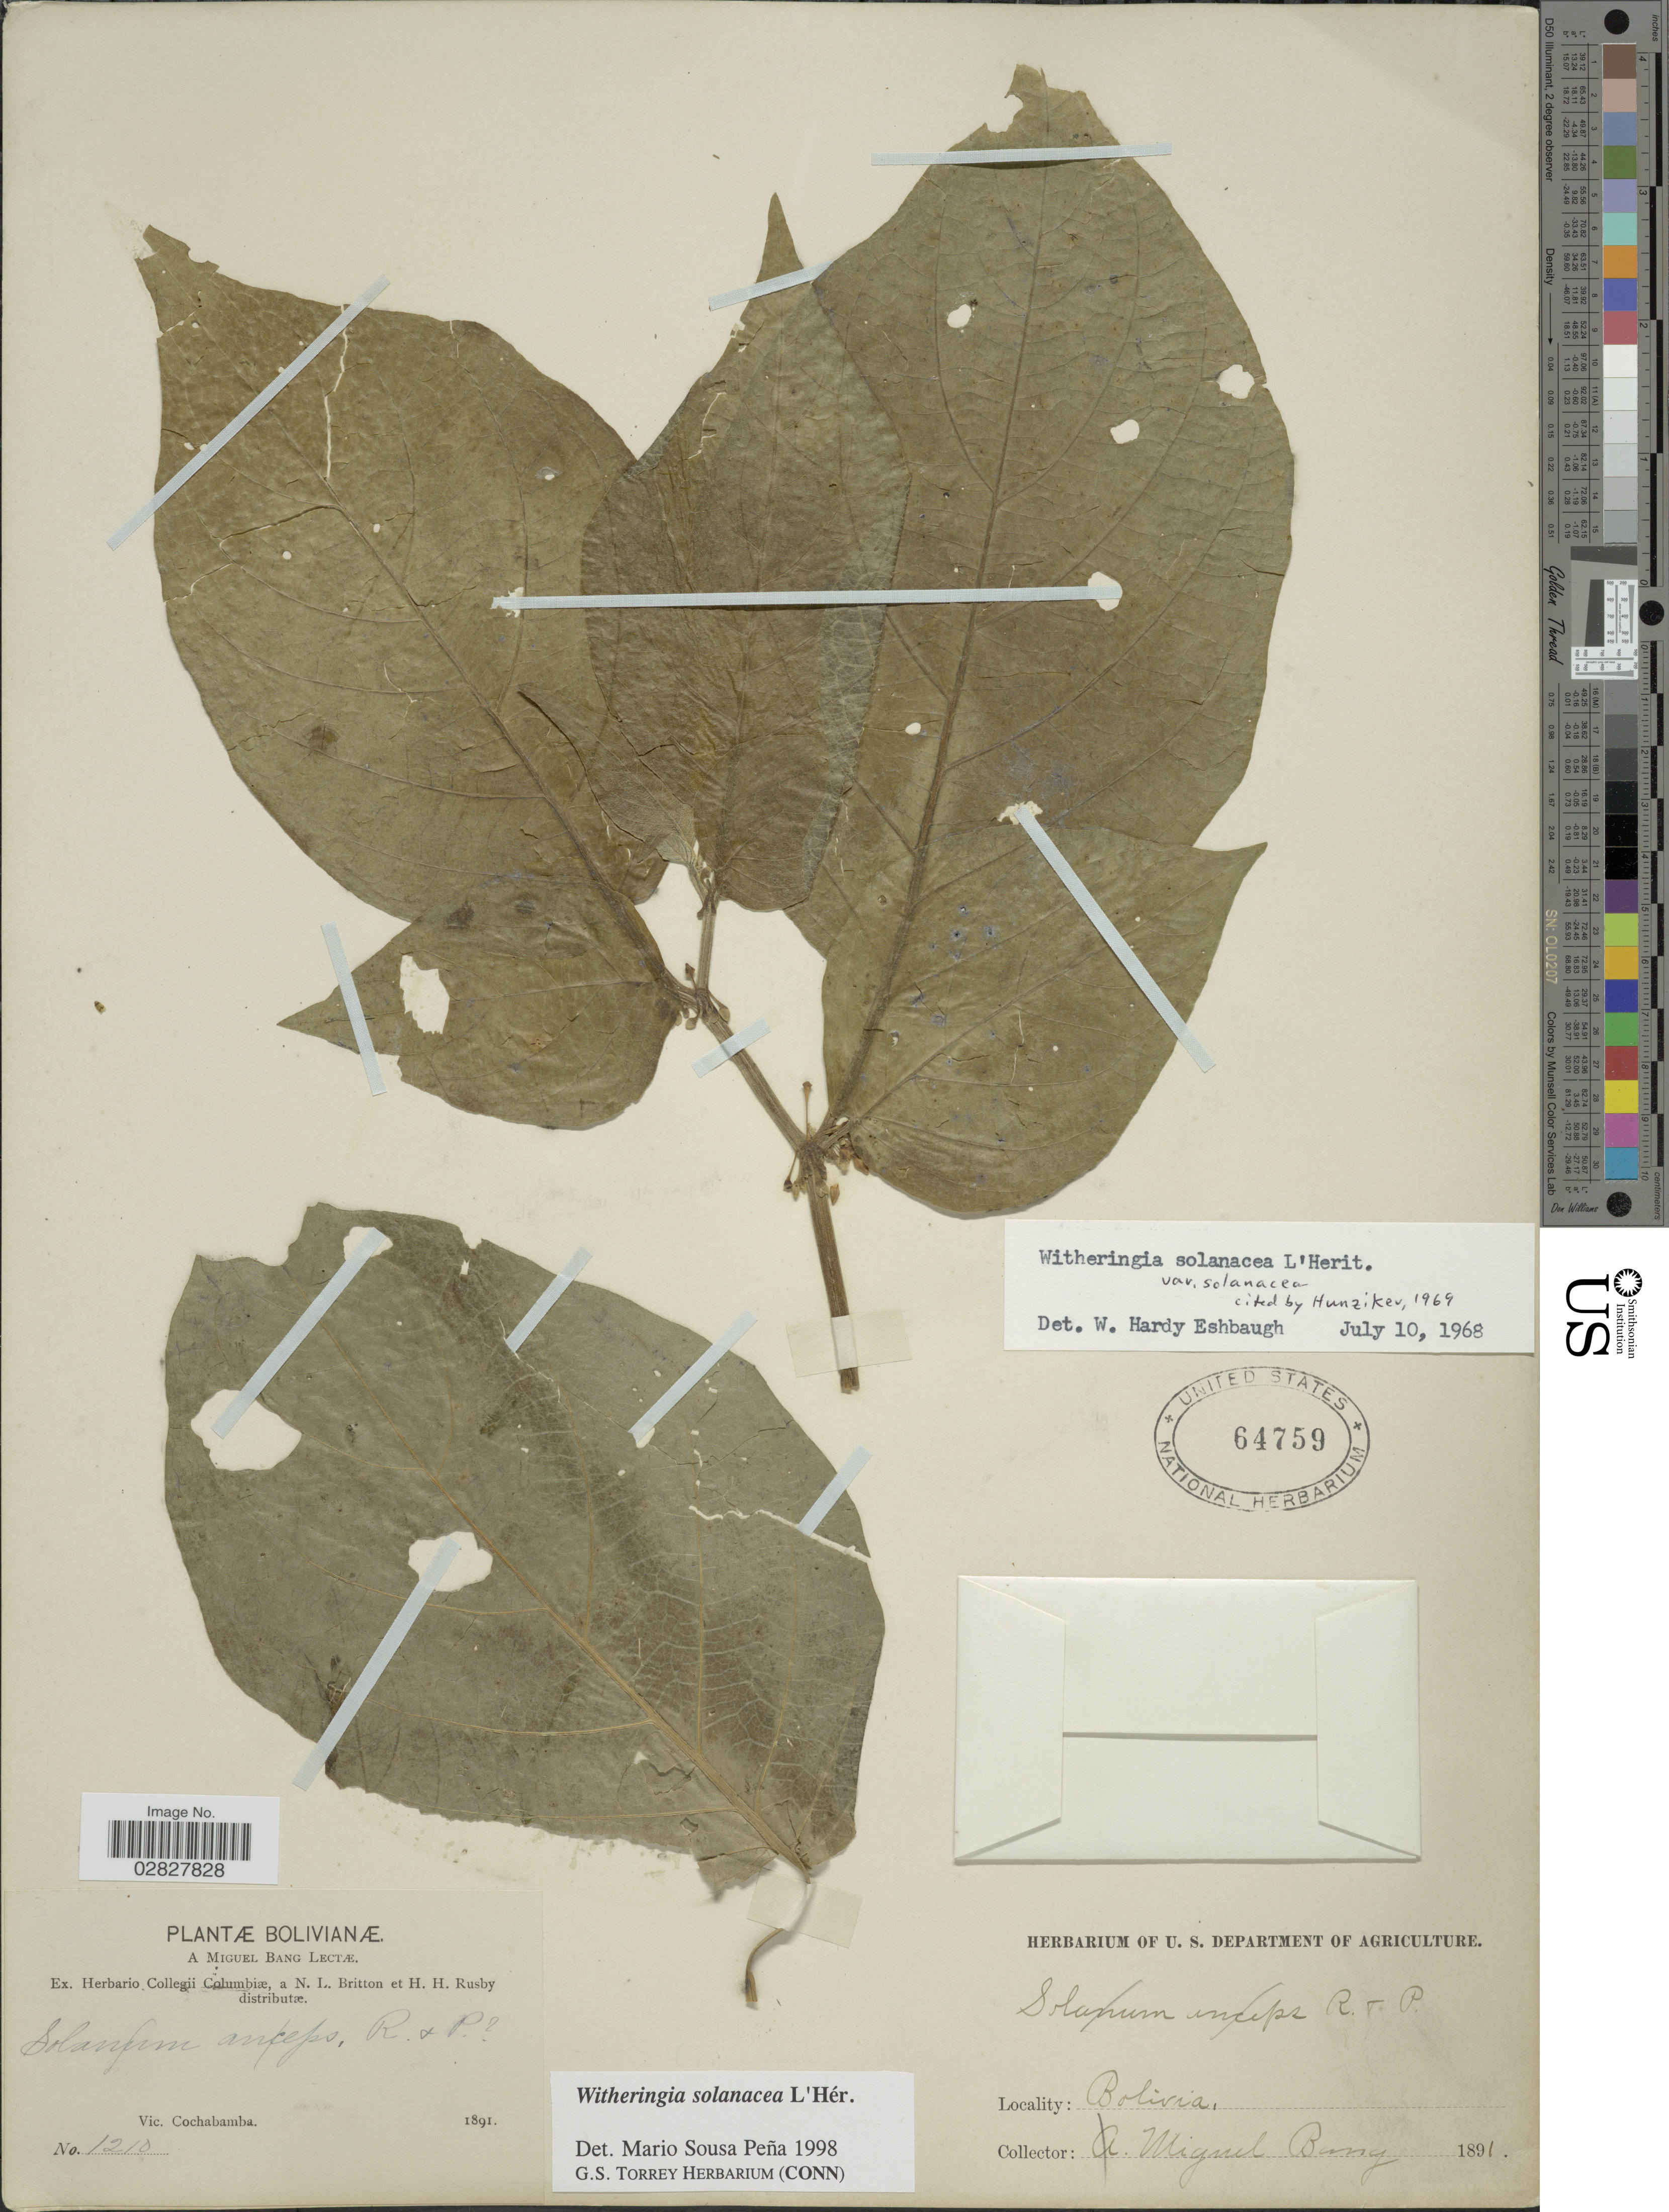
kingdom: Plantae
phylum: Tracheophyta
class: Magnoliopsida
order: Solanales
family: Solanaceae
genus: Witheringia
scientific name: Witheringia solanacea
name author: L'Hér.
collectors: M. Bang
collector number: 1210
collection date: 1891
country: Bolivia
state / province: Cochabamba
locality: Vic. Cochabamba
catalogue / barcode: US 64759